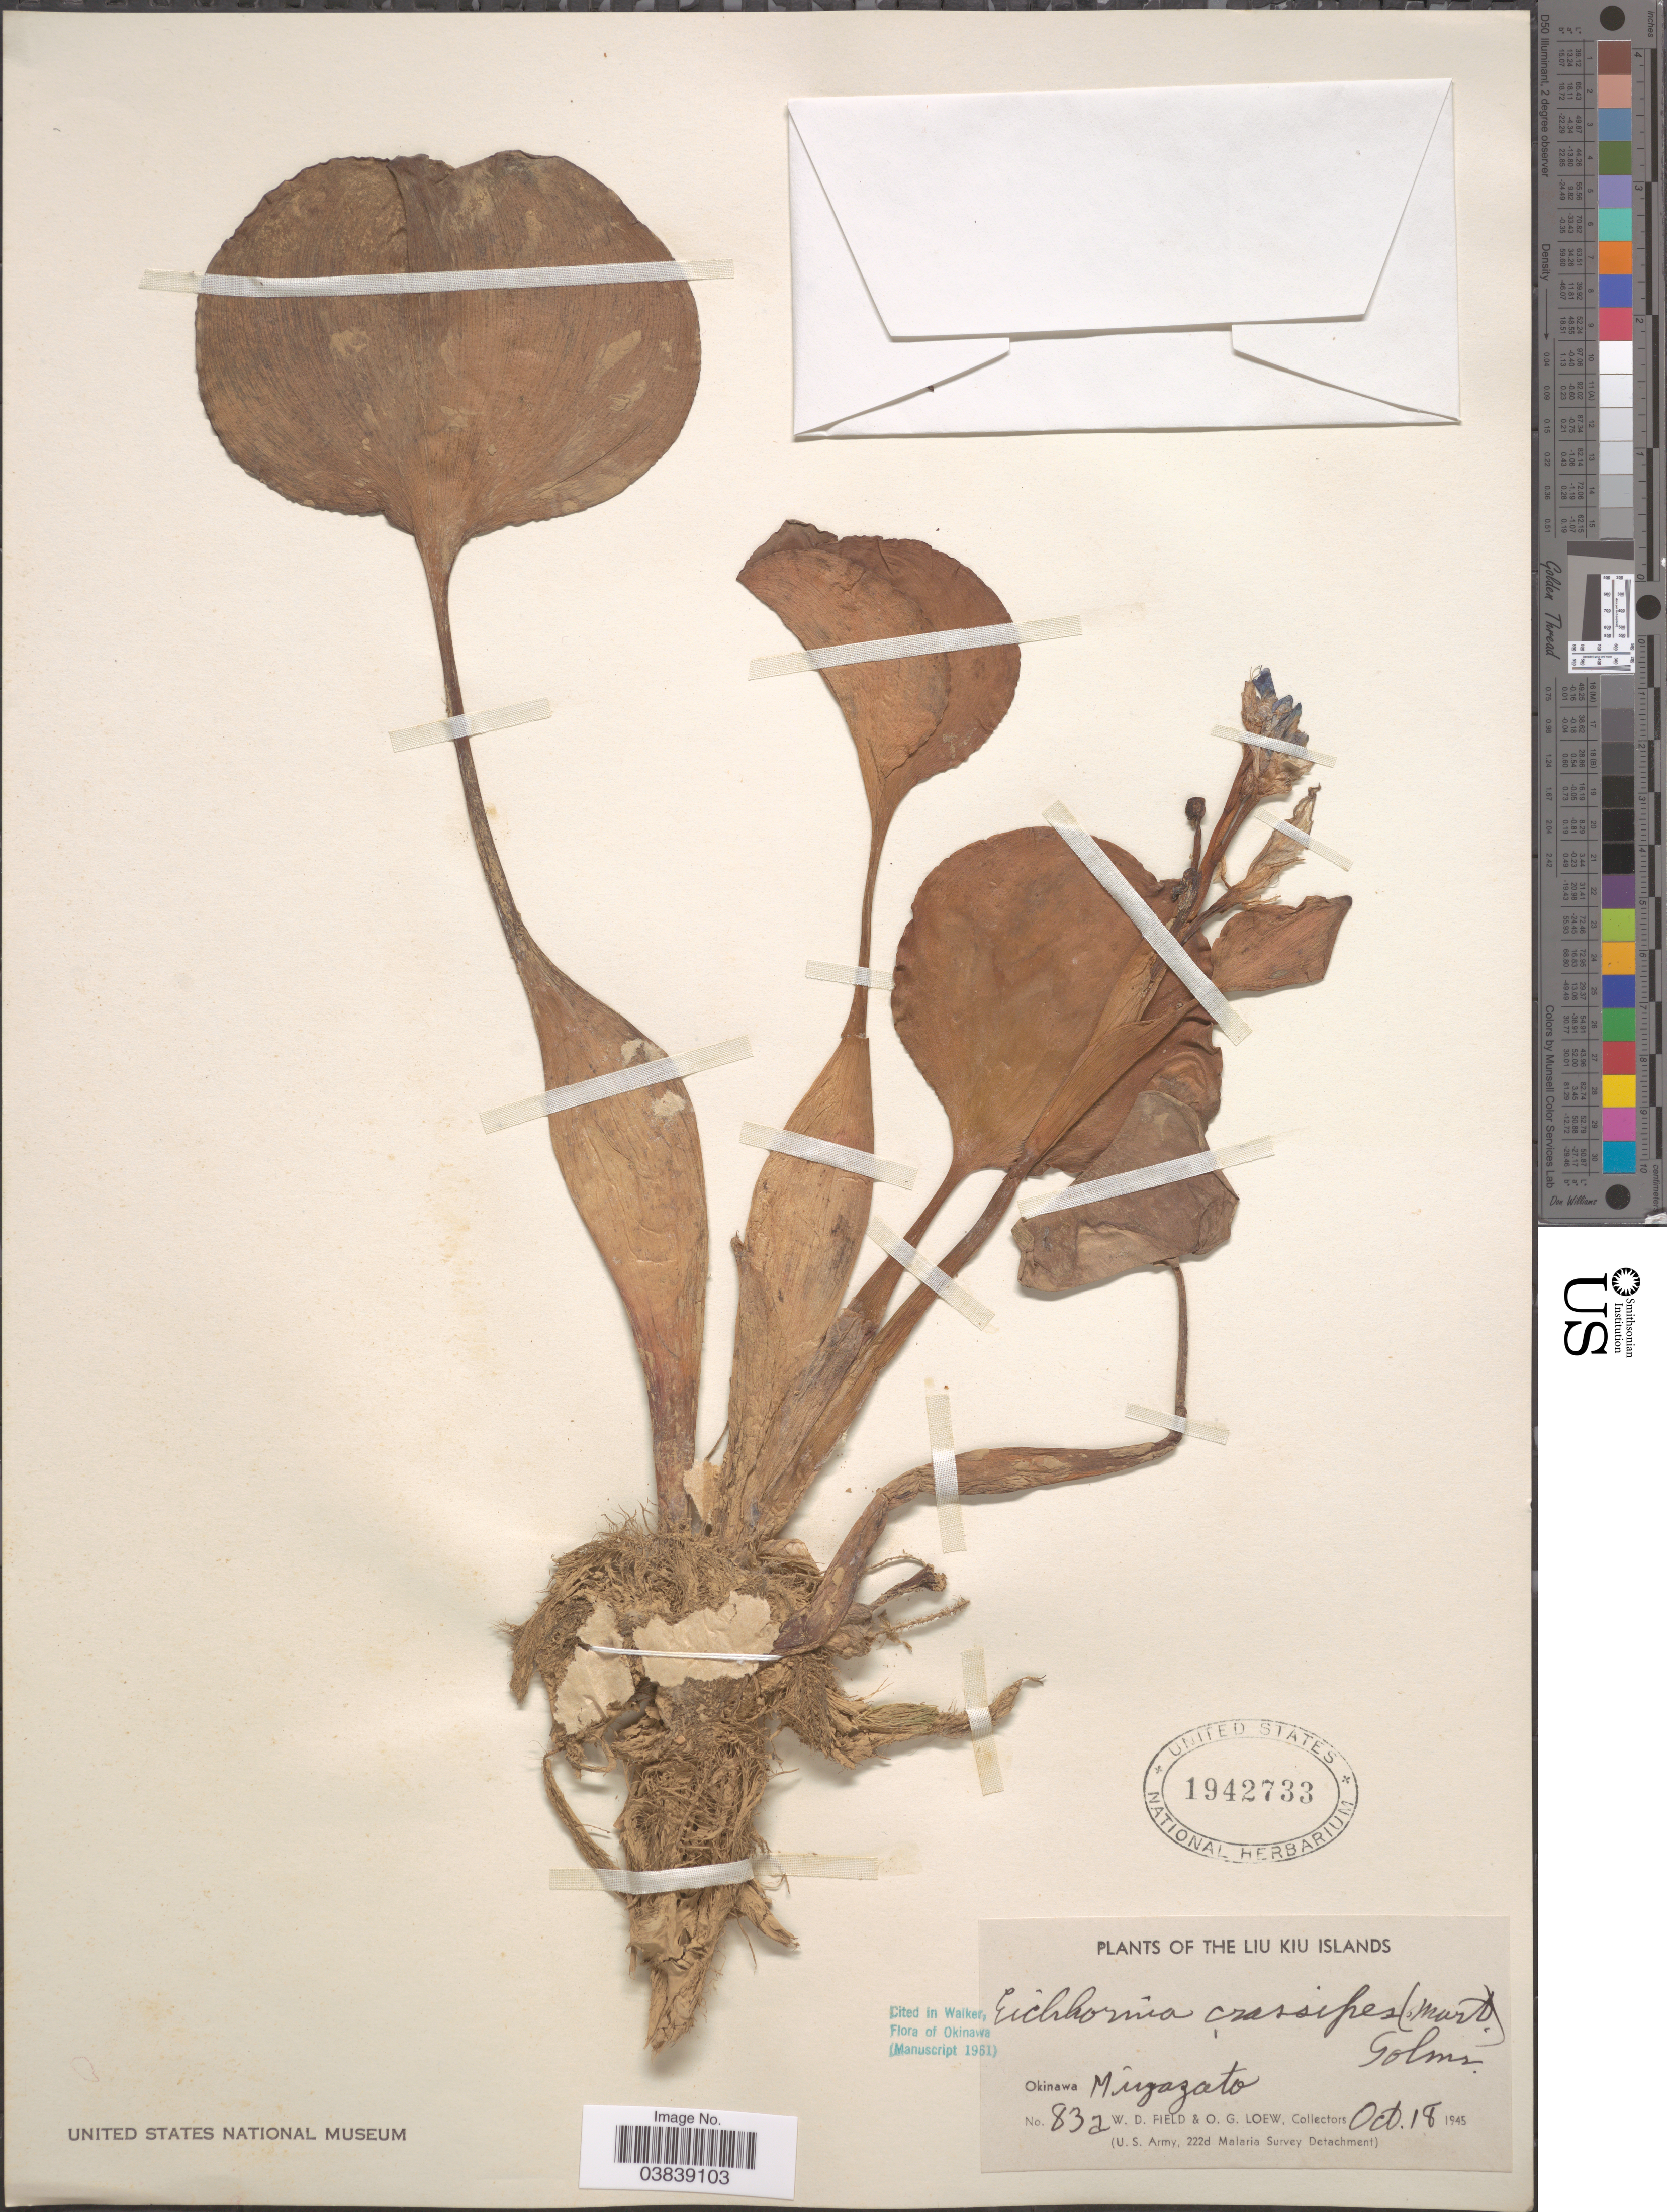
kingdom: Plantae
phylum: Tracheophyta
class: Liliopsida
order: Commelinales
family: Pontederiaceae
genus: Eichhornia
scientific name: Eichhornia crassipes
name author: (Mart.) Solms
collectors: W. D. Field & O. G. Loew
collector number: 83a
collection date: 1945-10-18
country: Japan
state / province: Okinawa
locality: The Liu Kiu Islands. Miyazato.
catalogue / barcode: US 1942733